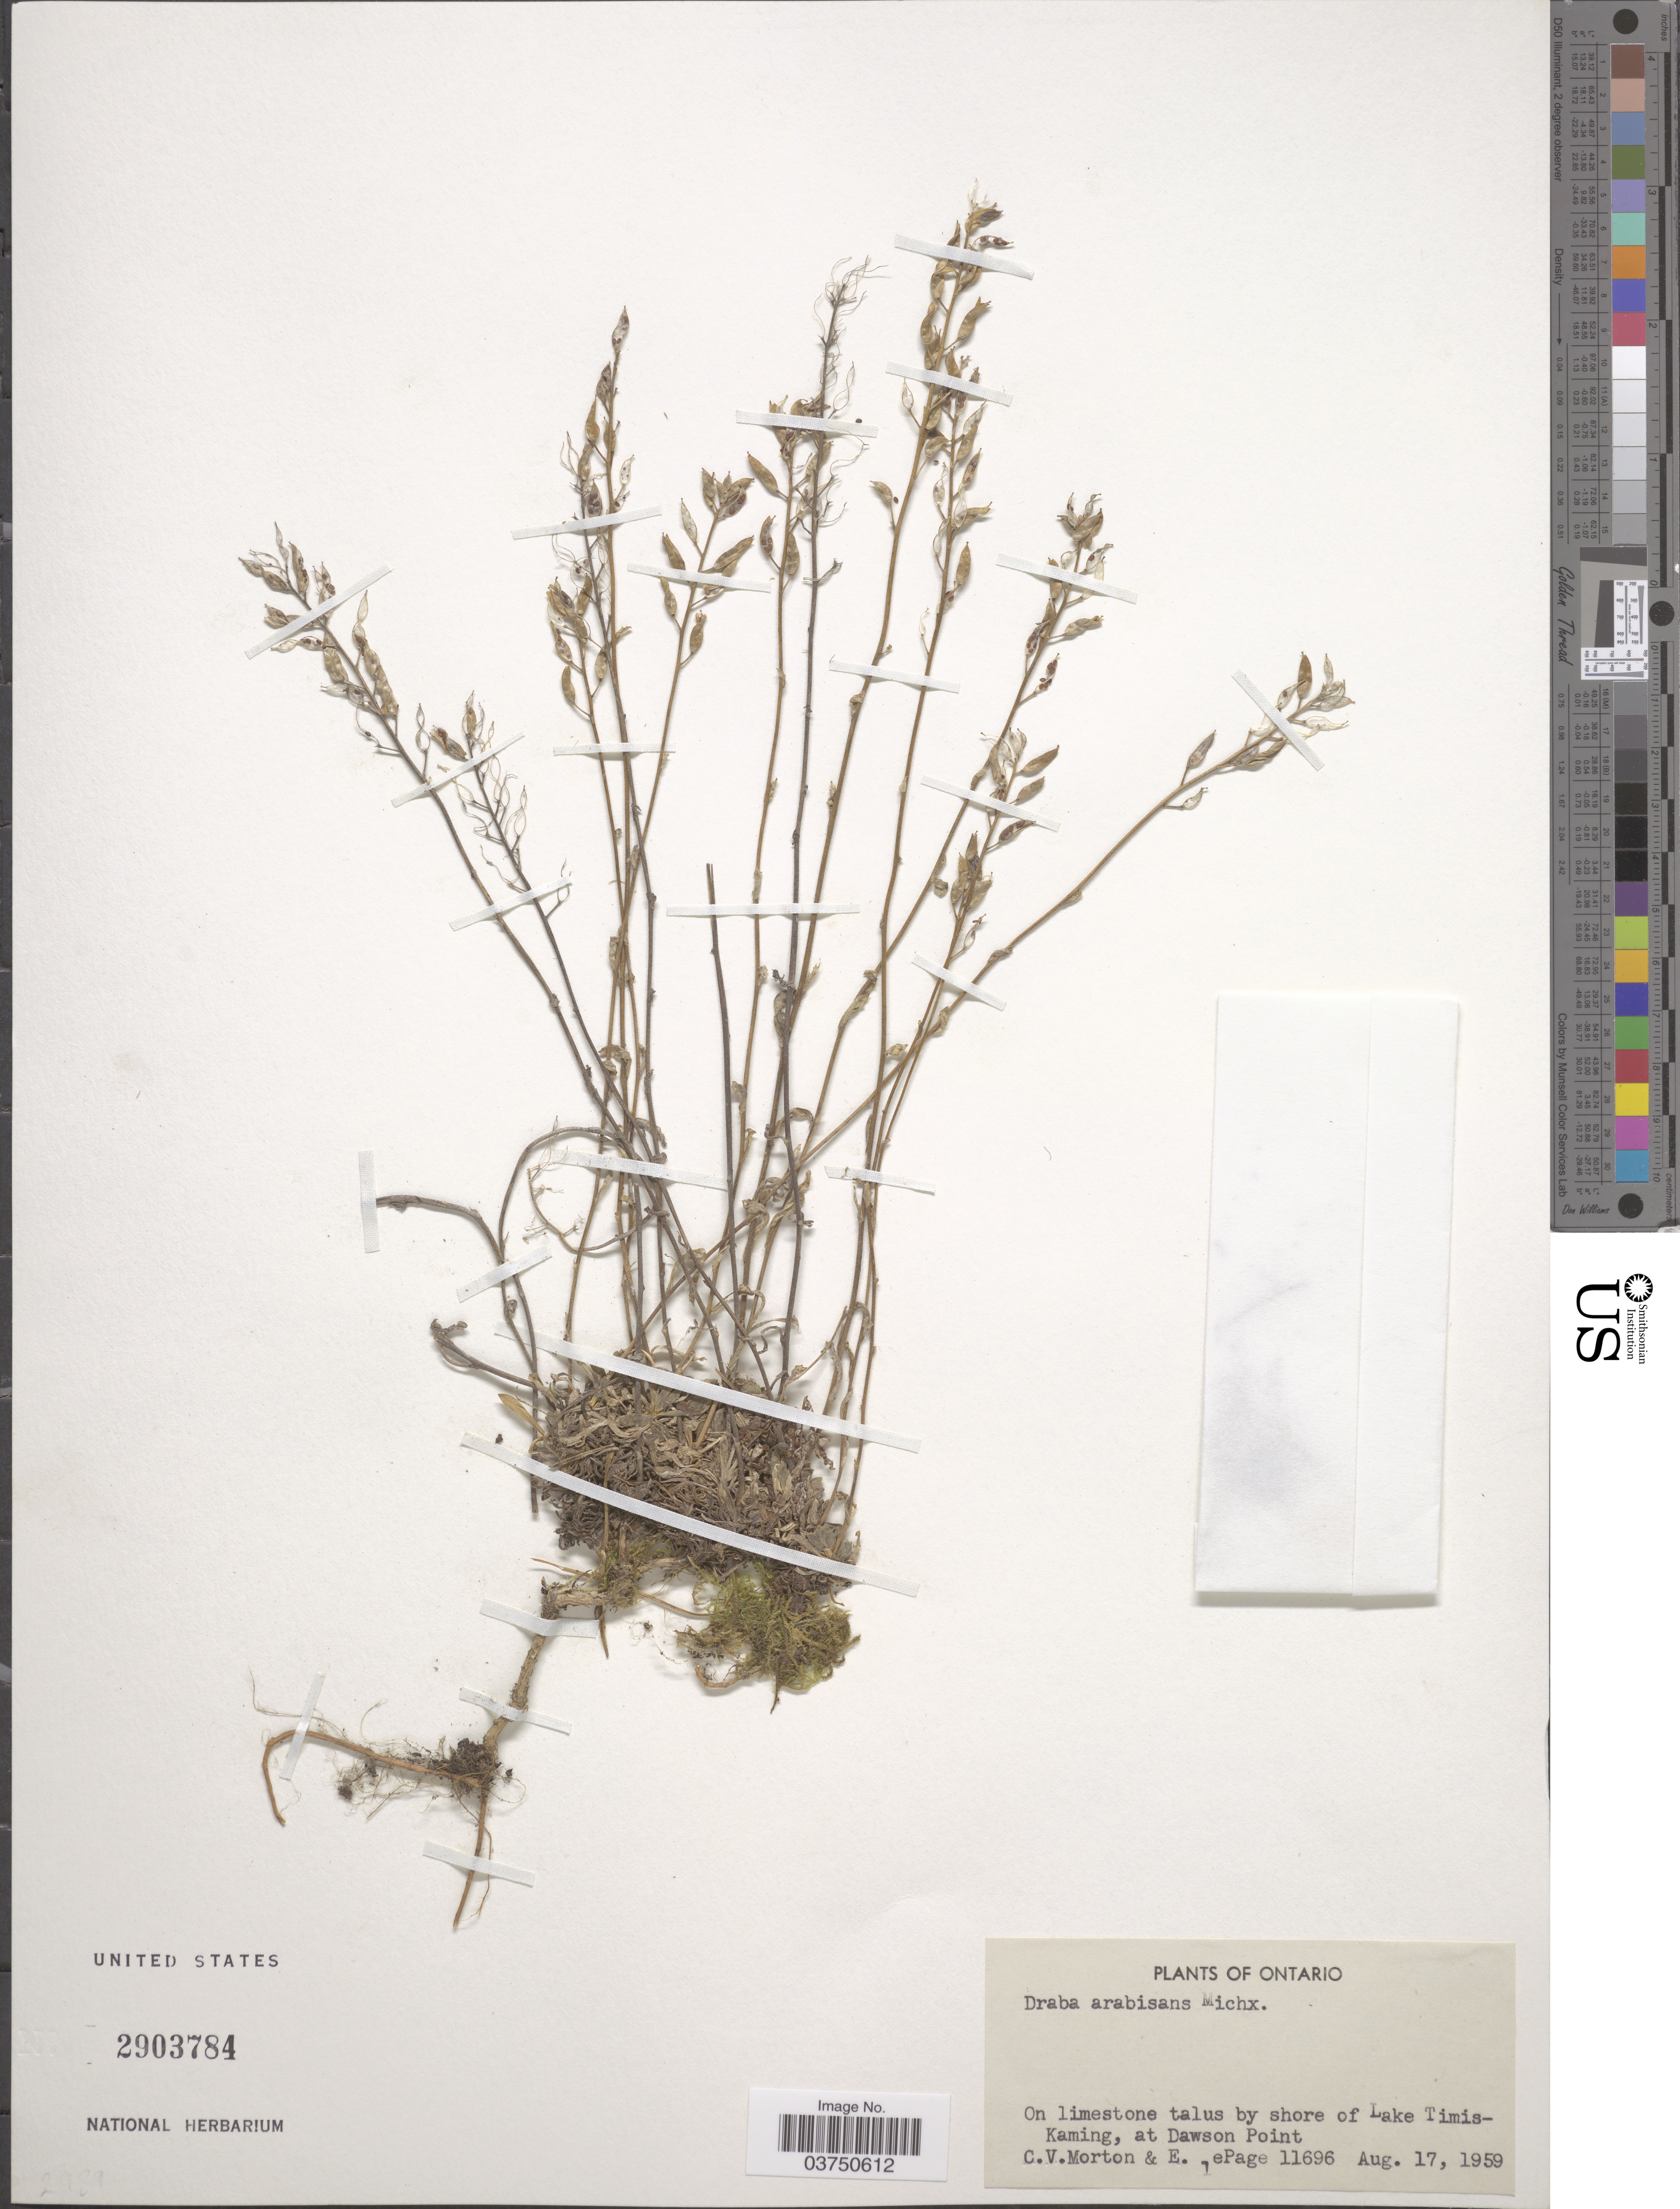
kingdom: Plantae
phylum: Tracheophyta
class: Magnoliopsida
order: Brassicales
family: Brassicaceae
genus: Draba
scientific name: Draba arabisans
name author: Michx.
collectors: C. V. Morton & E. Lepage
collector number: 11696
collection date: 1959-08-17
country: Canada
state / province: Ontario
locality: On limestone talus by shore of Lake Timis-Kaming, at Dawson Point.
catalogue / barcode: US 2903784